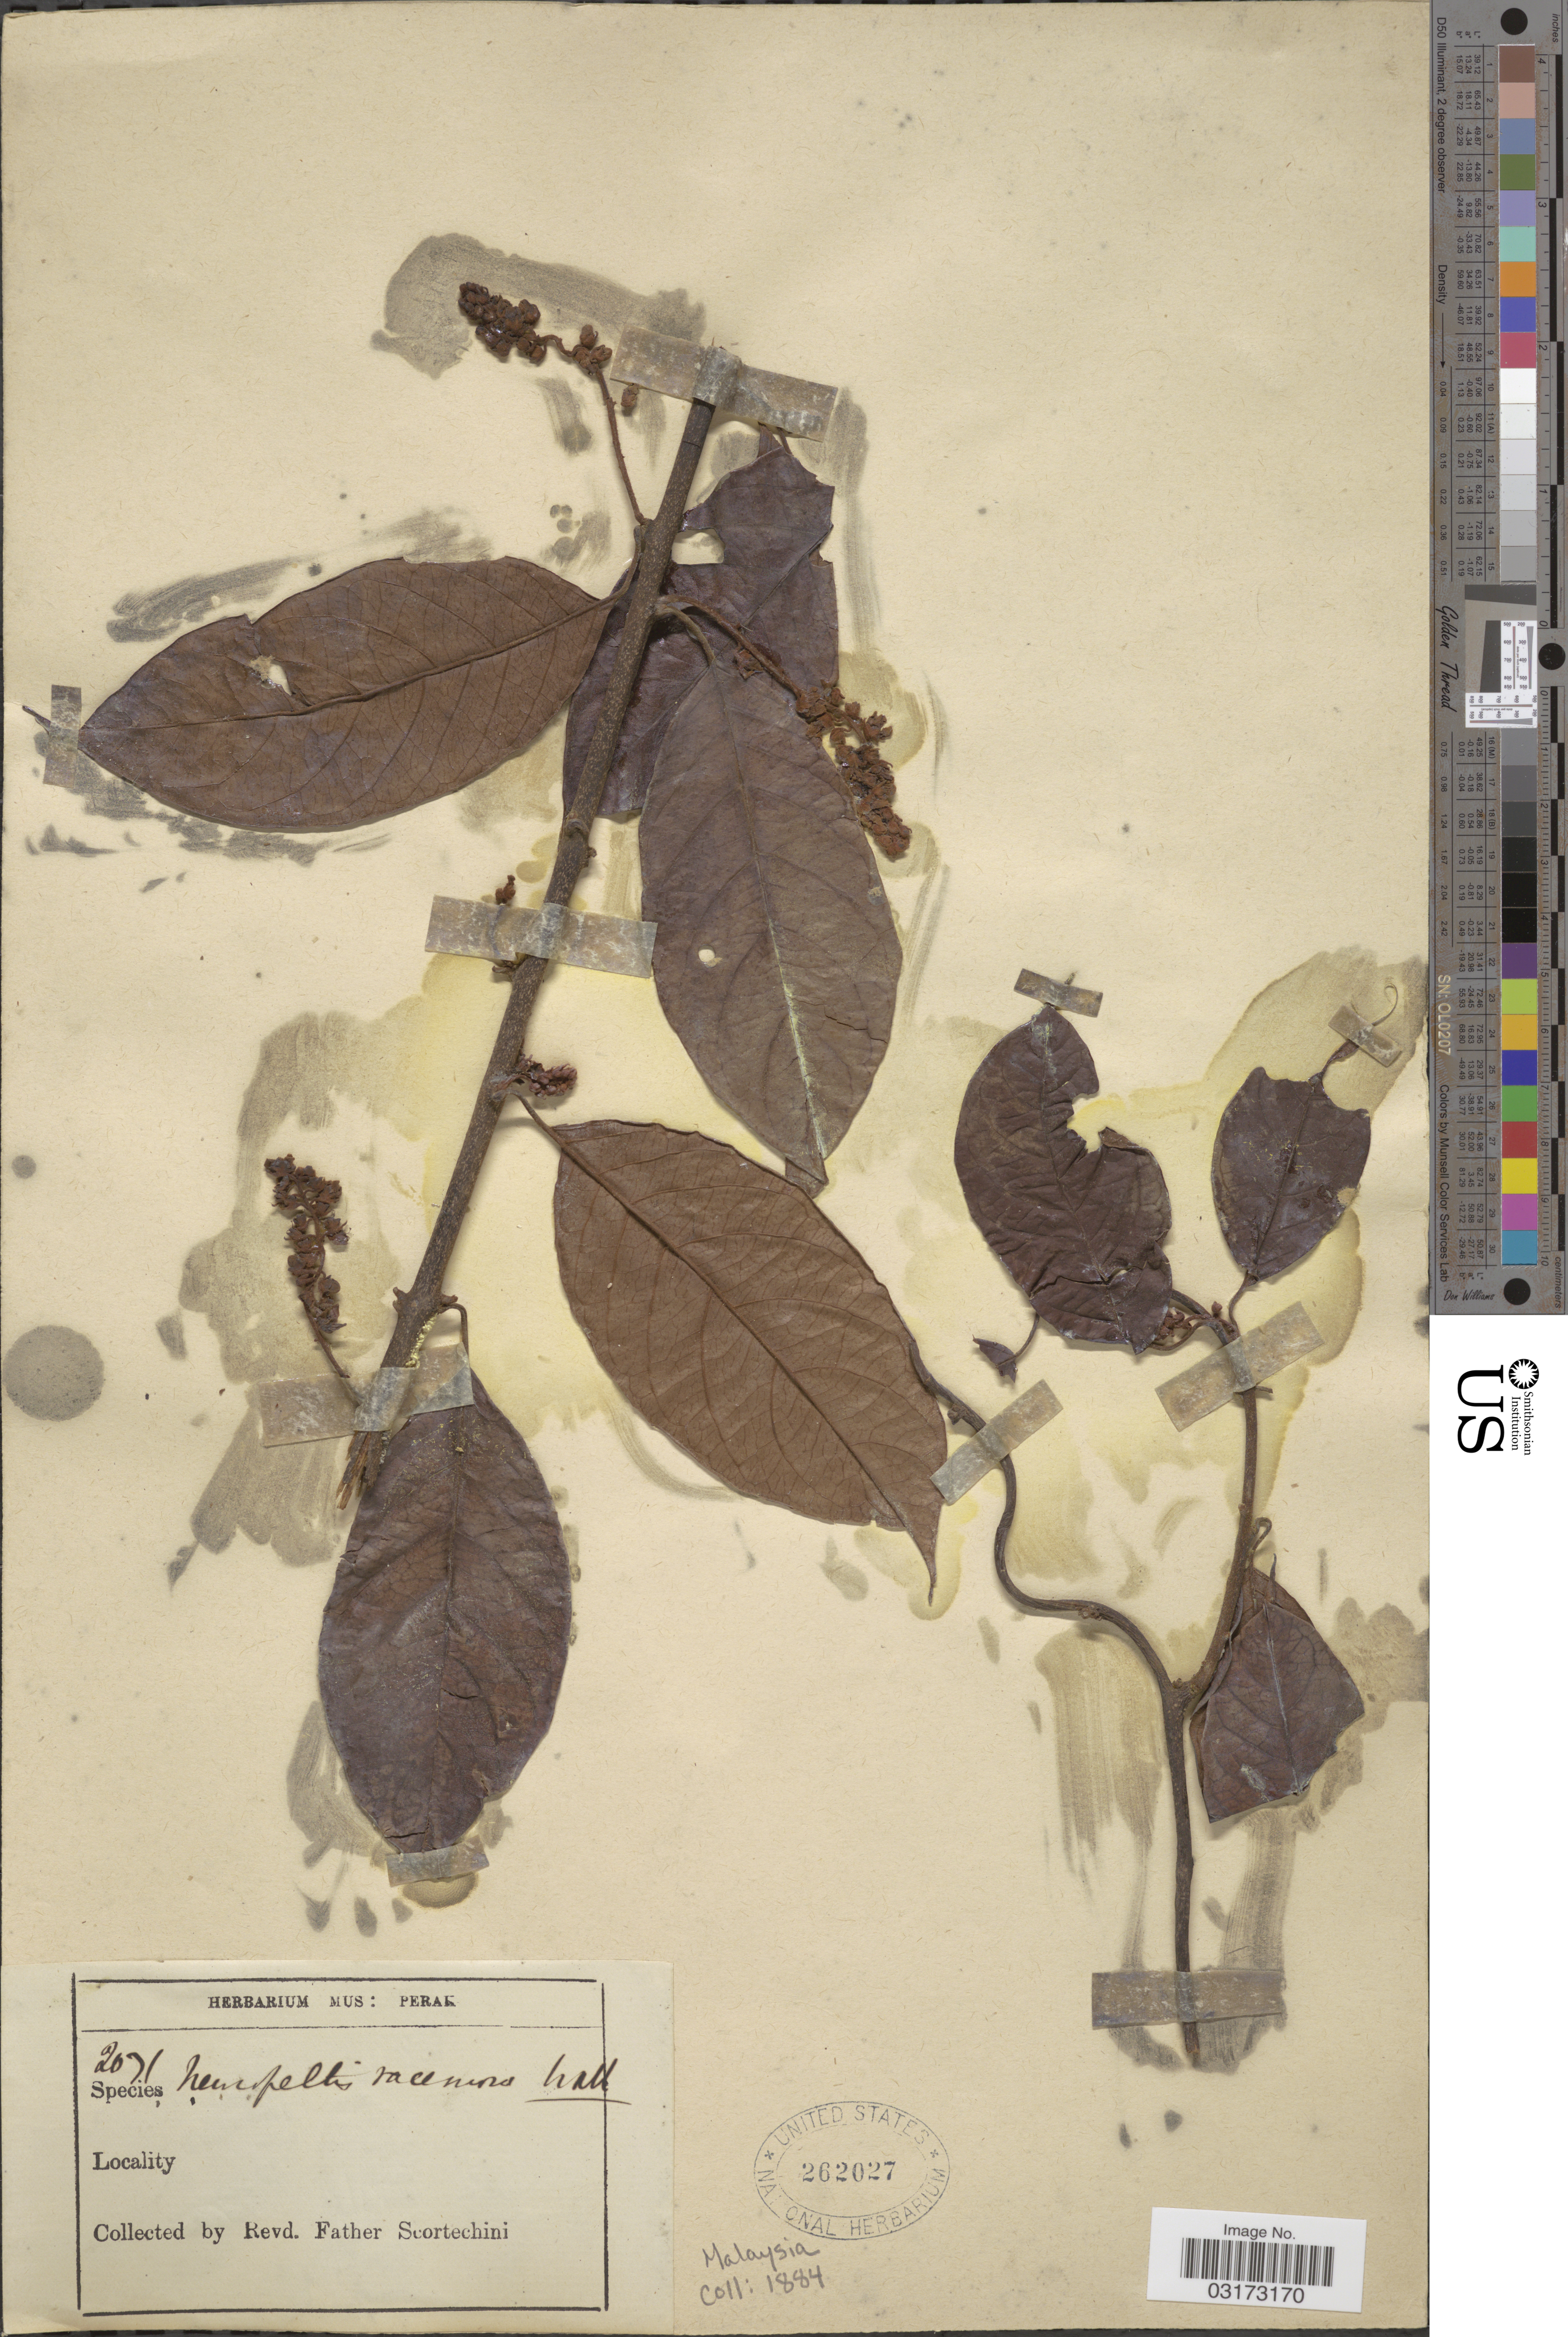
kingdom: Plantae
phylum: Tracheophyta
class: Magnoliopsida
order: Solanales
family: Convolvulaceae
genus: Neuropeltis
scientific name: Neuropeltis racemosa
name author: Wall.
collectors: Fr. Scortechini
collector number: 2031*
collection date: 1884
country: Malaysia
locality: Malaysia.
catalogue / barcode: US 262027